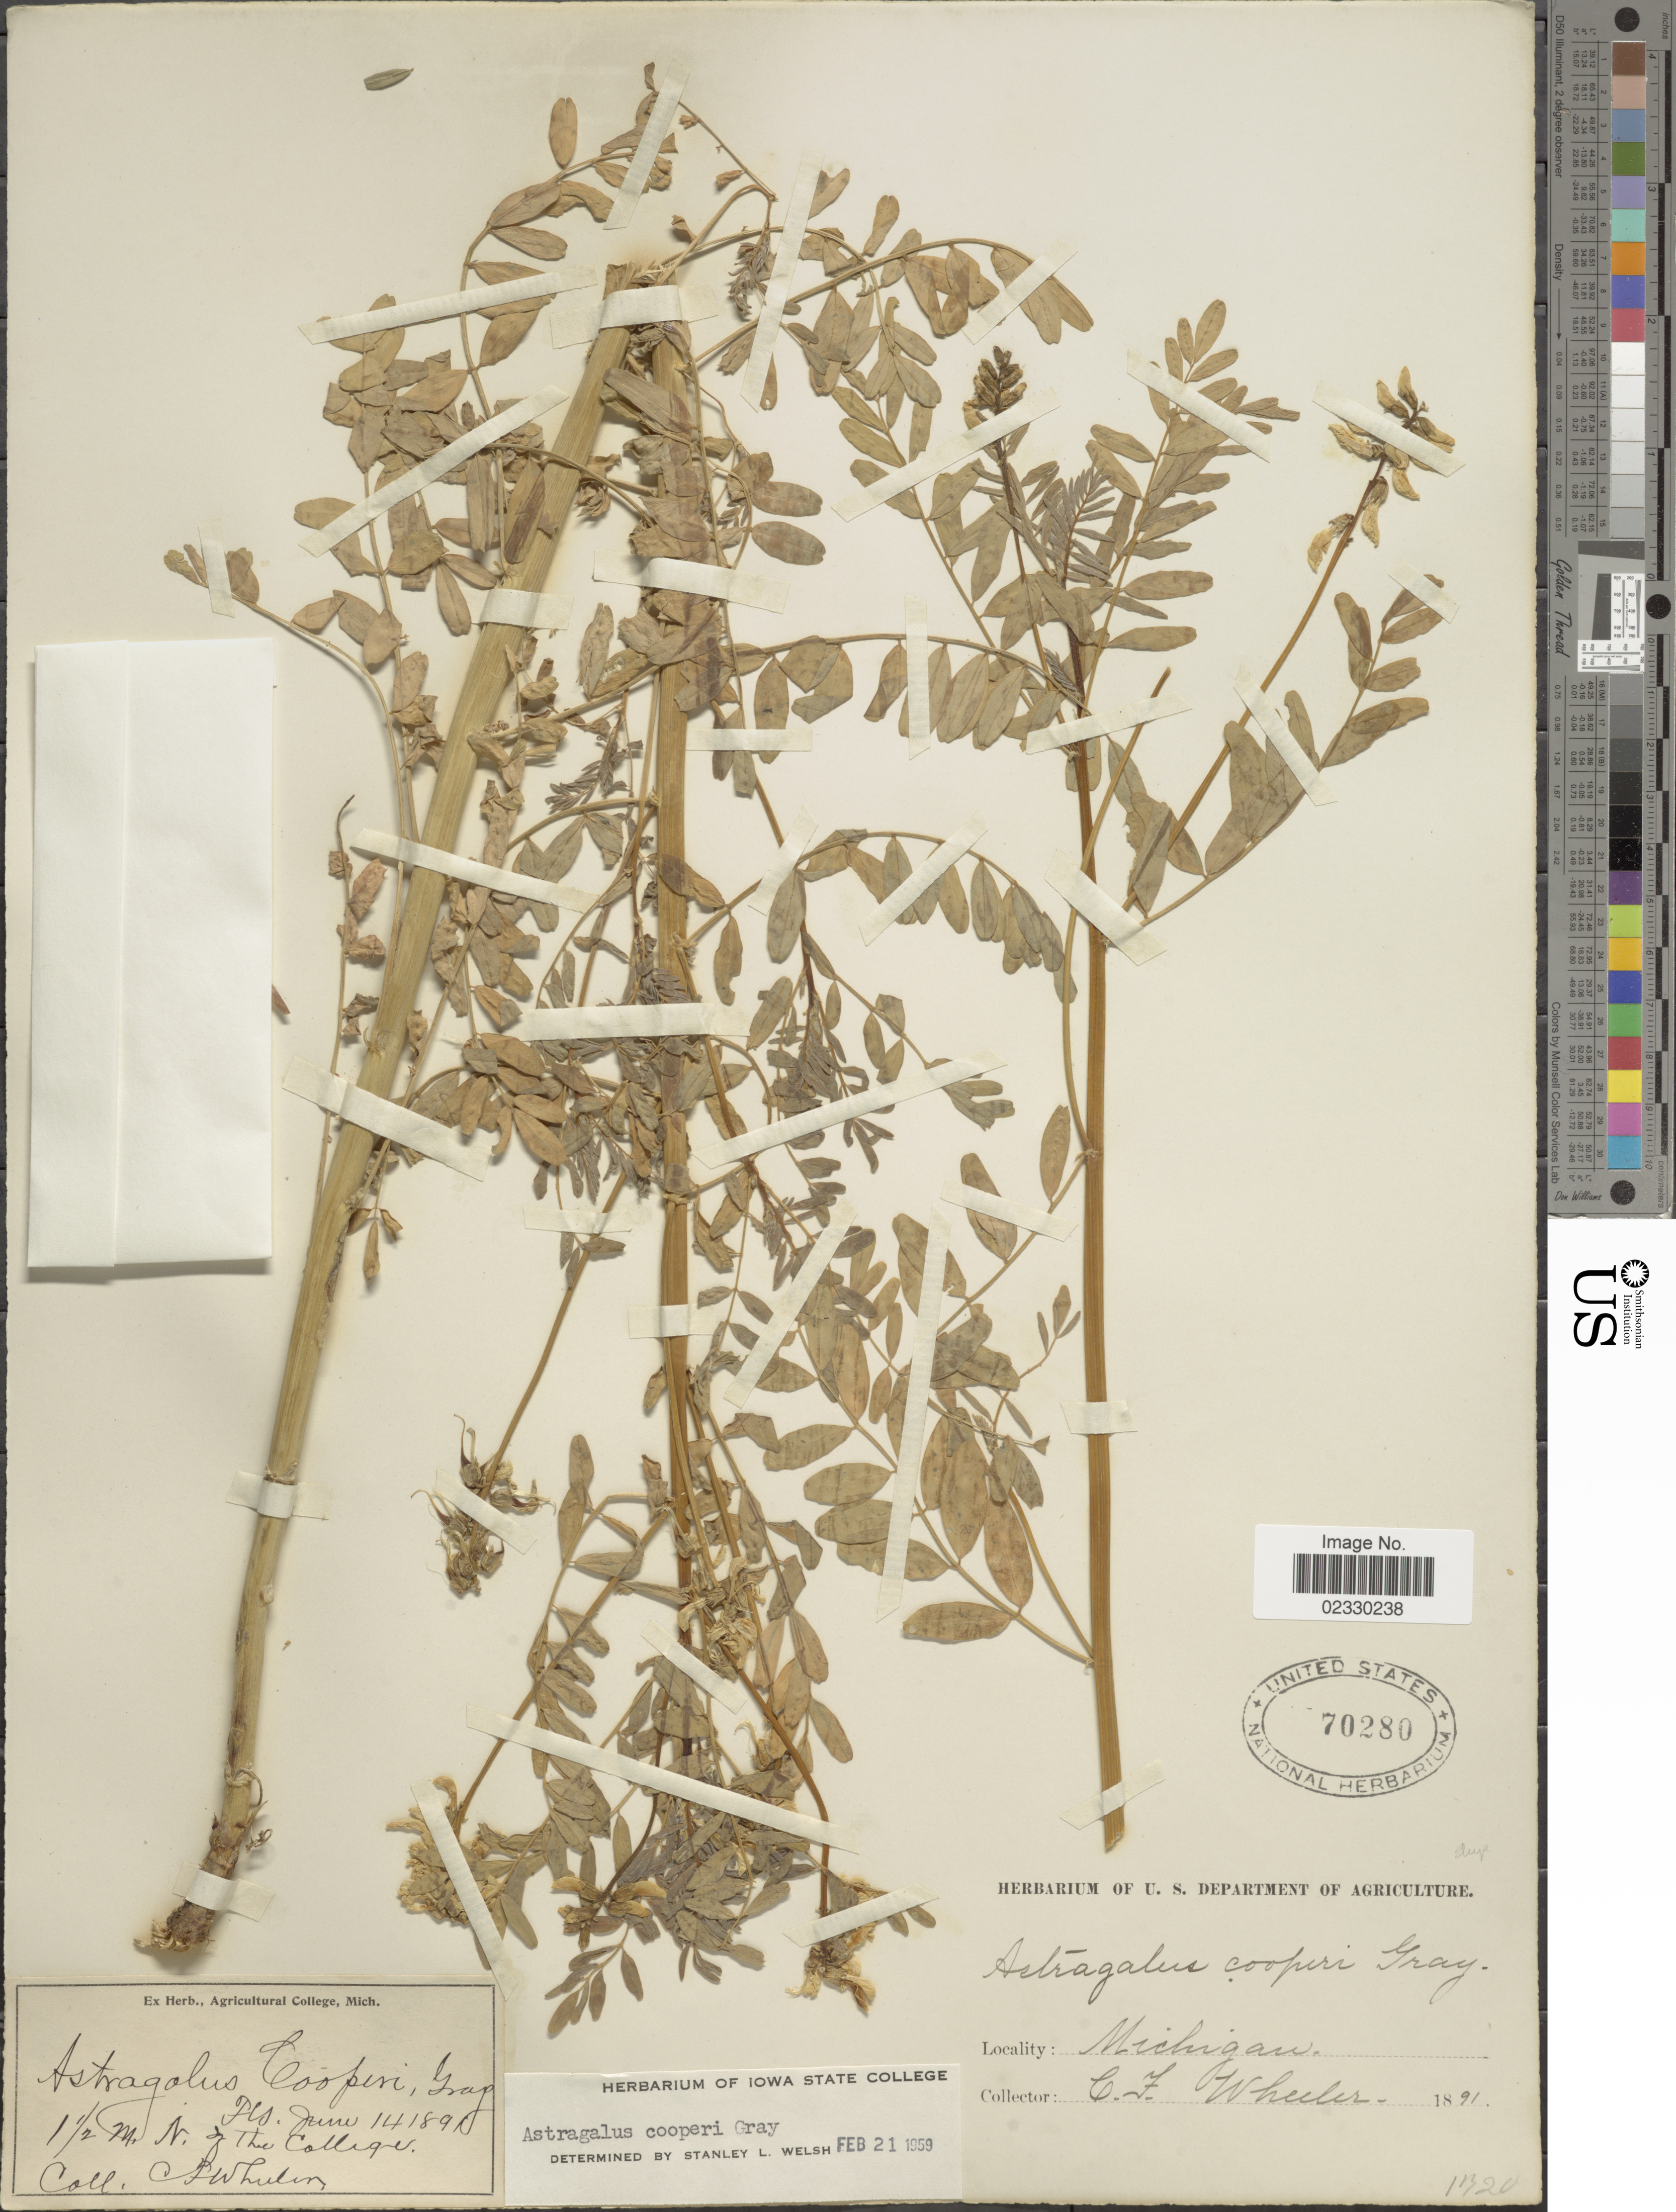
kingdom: Plantae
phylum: Tracheophyta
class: Magnoliopsida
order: Fabales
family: Fabaceae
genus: Astragalus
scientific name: Astragalus cooperi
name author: A. Gray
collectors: C. Wheeler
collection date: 1891-06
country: United States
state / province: Michigan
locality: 1½ mi N. of The College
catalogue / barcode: US 70280